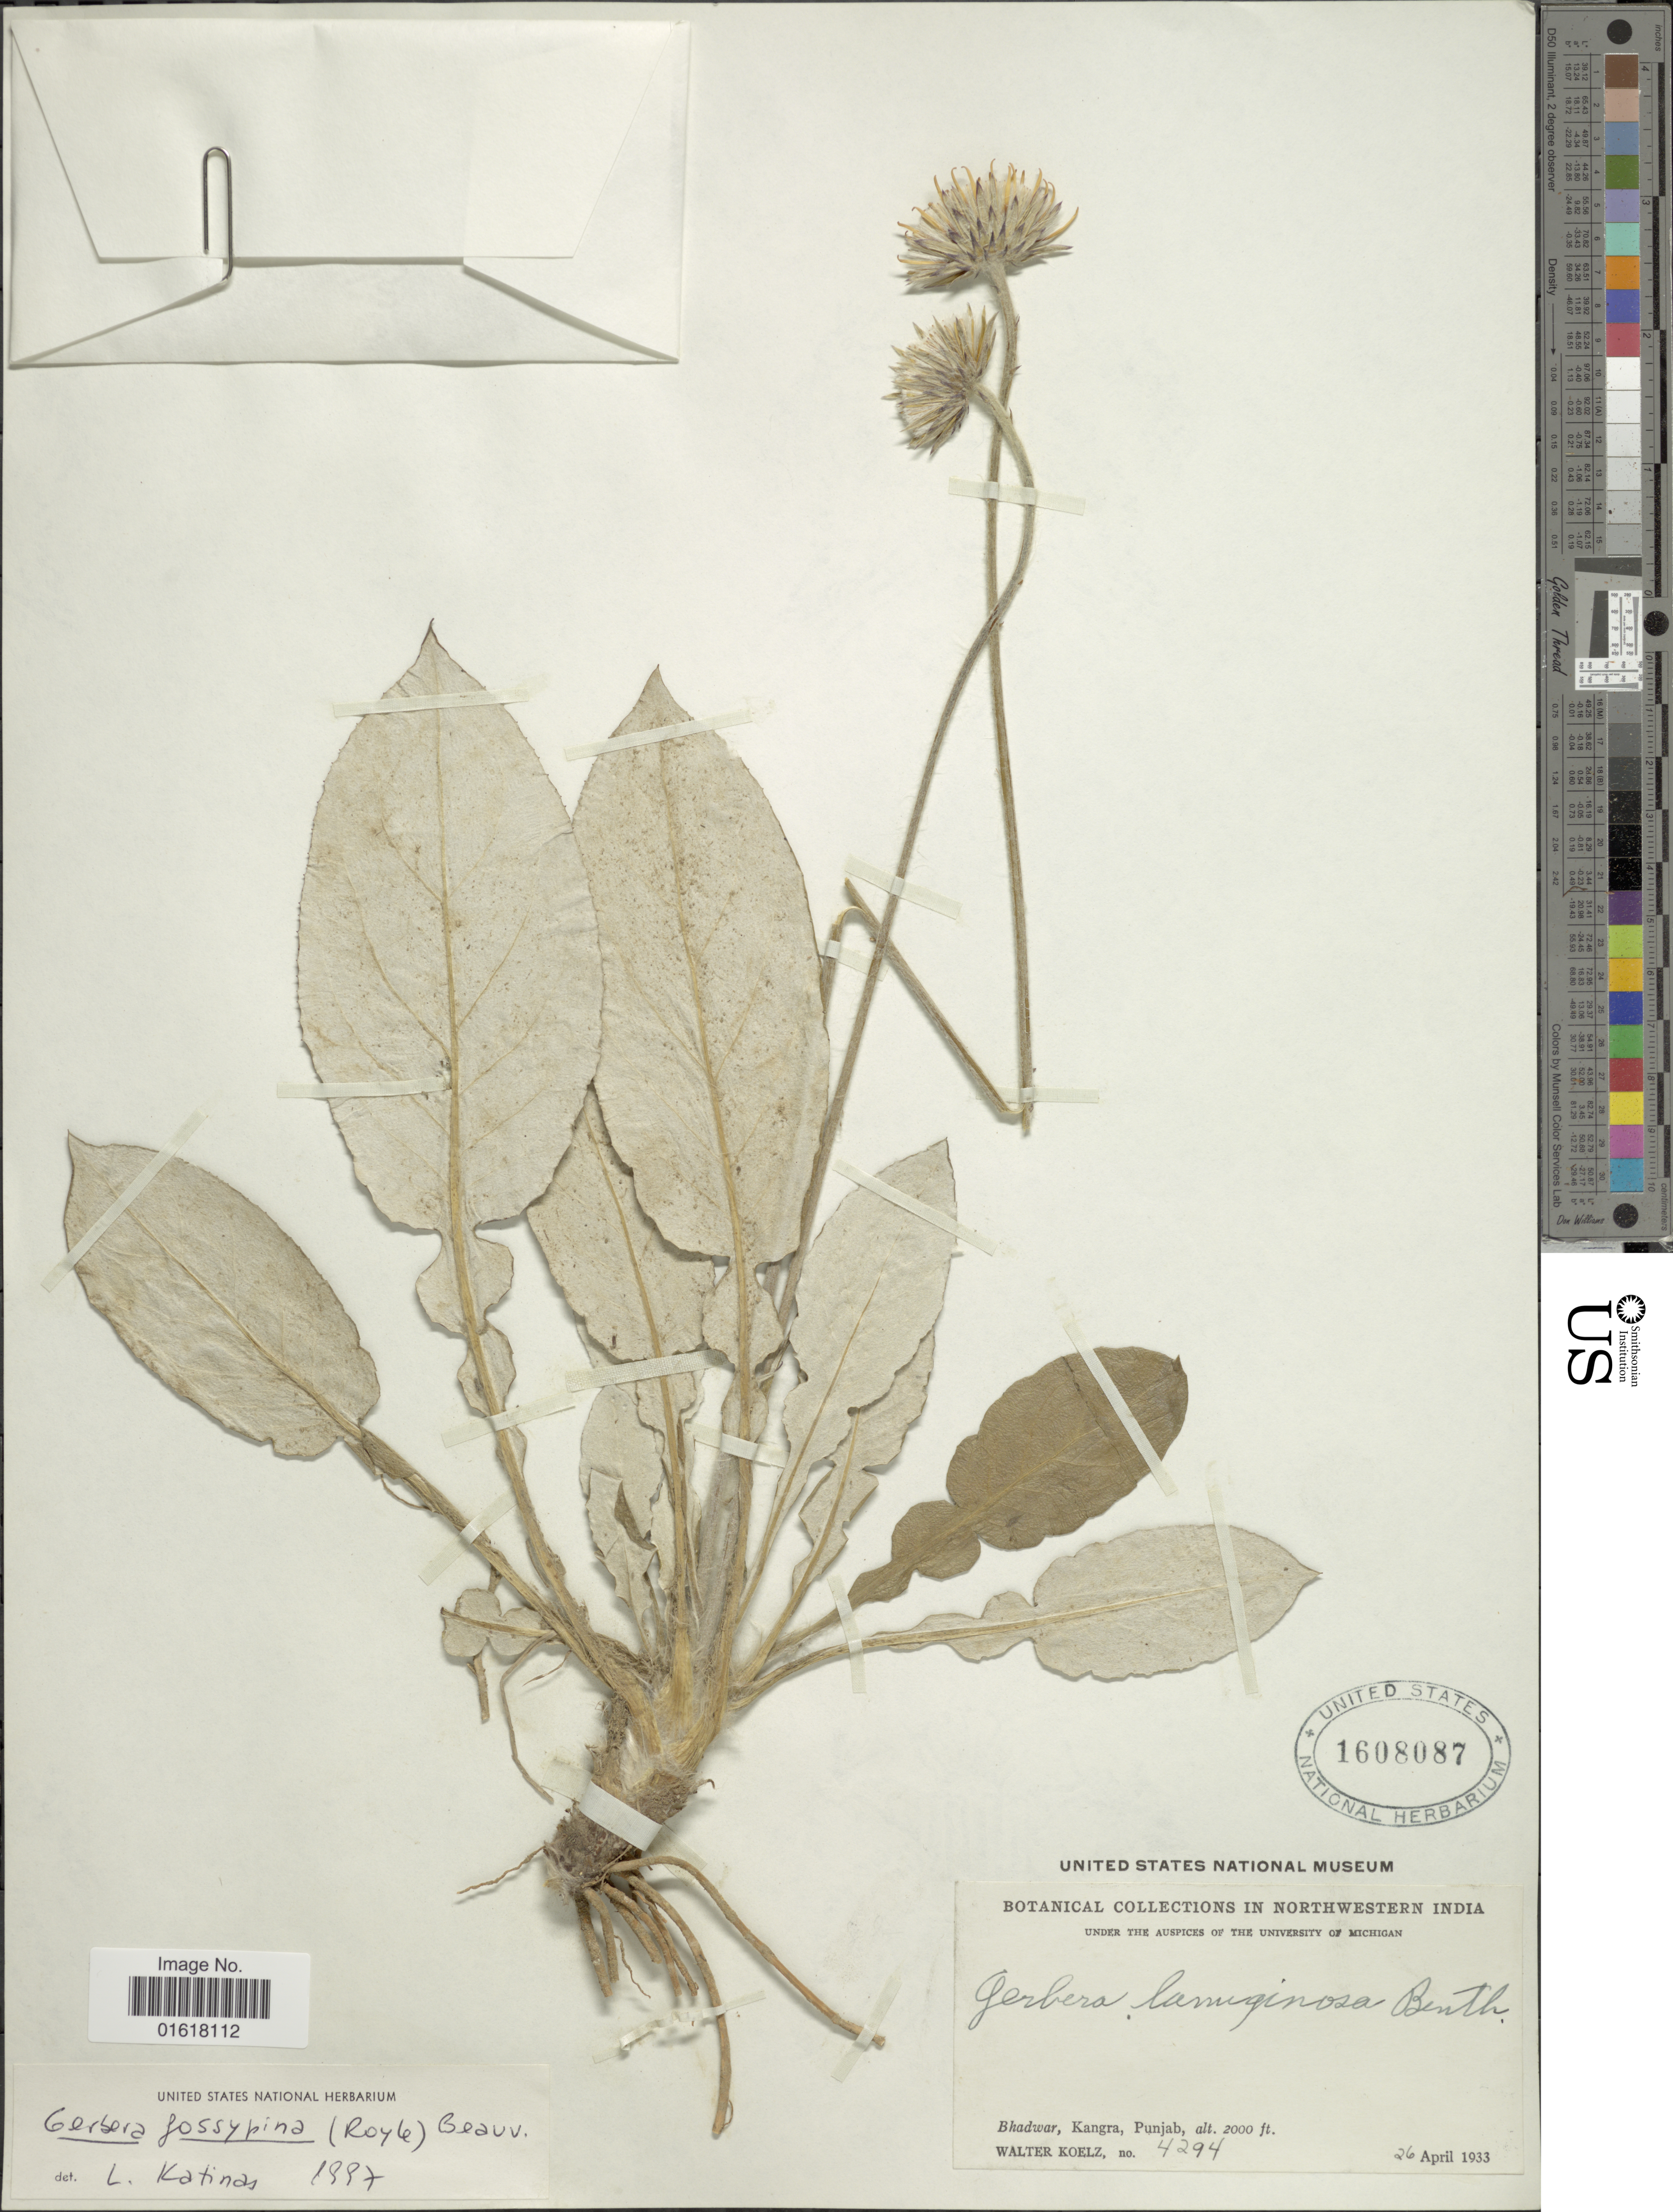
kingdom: Plantae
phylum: Tracheophyta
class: Magnoliopsida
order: Asterales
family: Asteraceae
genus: Gerbera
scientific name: Gerbera gossypina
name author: (Royle) Beauverd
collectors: W. N. Koelz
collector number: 4294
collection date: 1933-04-26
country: India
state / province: Himachal Pradesh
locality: Northwestern India. Bhadwar, Kangra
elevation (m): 610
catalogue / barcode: US 1608087